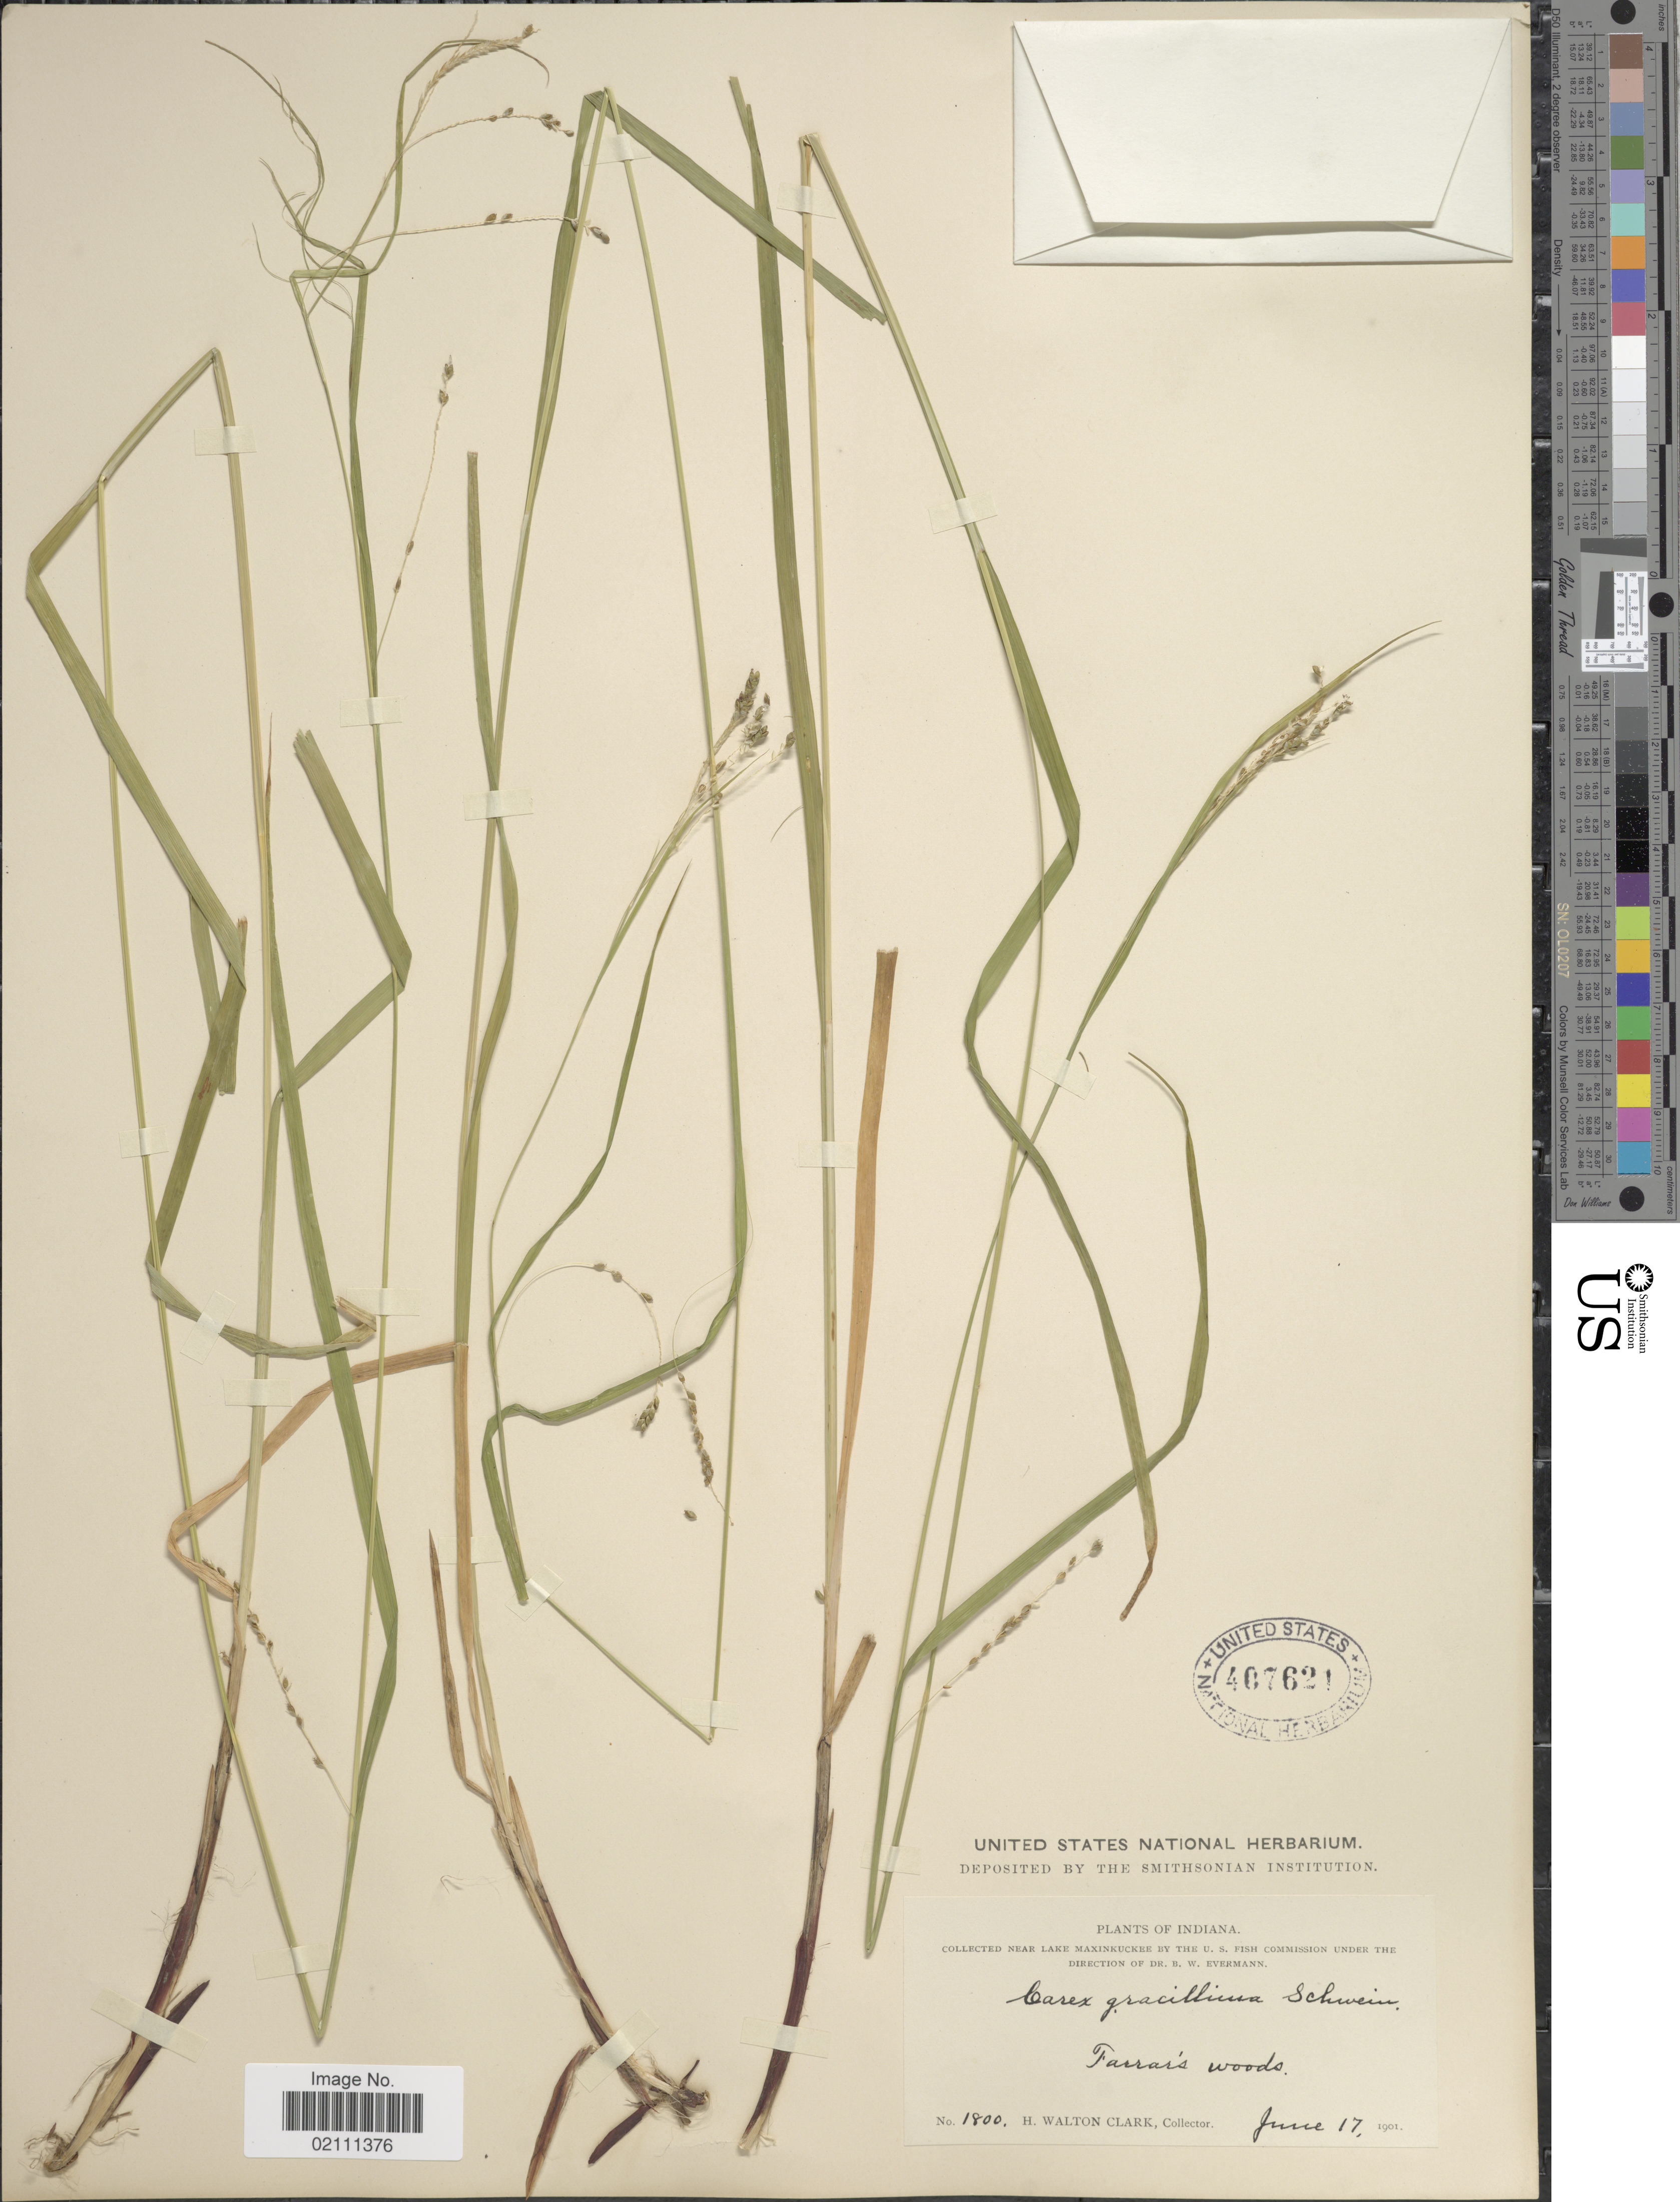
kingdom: Plantae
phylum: Tracheophyta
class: Liliopsida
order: Poales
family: Cyperaceae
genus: Carex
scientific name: Carex gracillima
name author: Schwein.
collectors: H. W. Clark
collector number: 1800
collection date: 1901-06-17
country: United States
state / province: Indiana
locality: Near Lake Maxinkuckee, Farrar's woods.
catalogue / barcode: US 407621